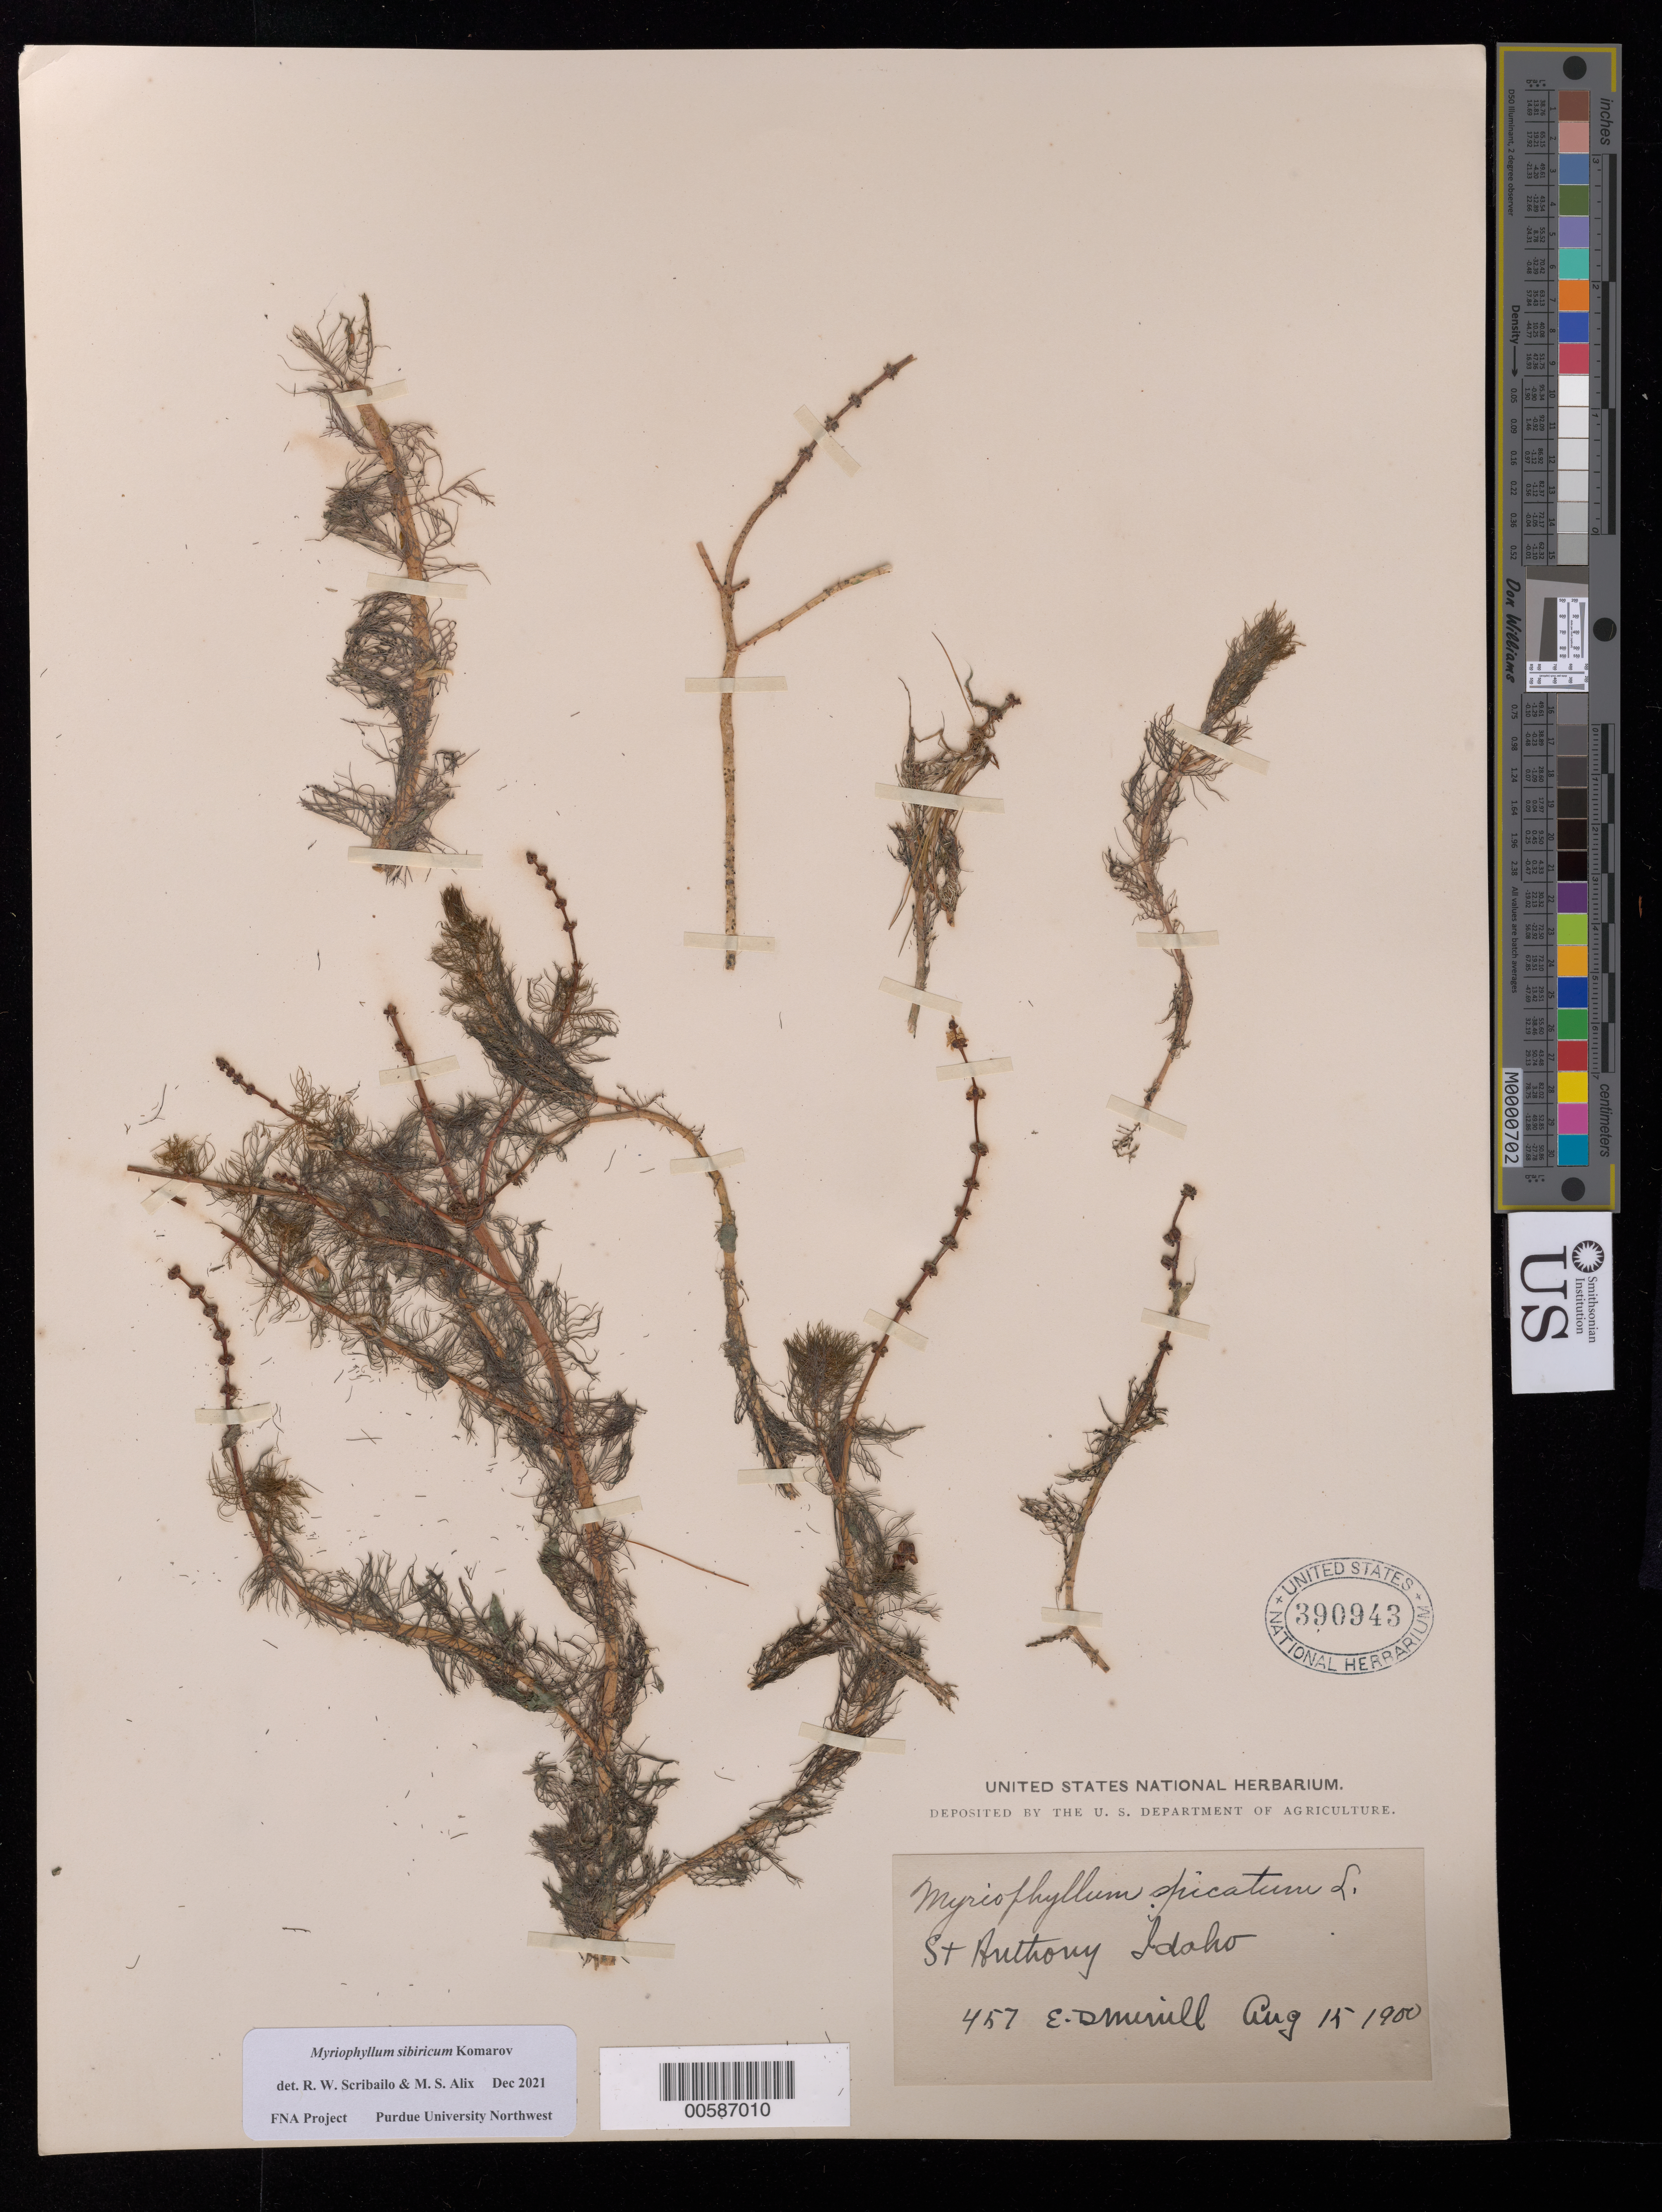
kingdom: Plantae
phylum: Tracheophyta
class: Magnoliopsida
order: Saxifragales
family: Haloragaceae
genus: Myriophyllum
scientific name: Myriophyllum sibiricum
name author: Kom.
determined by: Scribailo, R. W.; Alix, M. S.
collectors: E. D. Merrill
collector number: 457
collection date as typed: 15 Aug 1900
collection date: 1900-08-15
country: United States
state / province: Idaho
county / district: Fremont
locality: St. Anthony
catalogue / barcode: US 390943